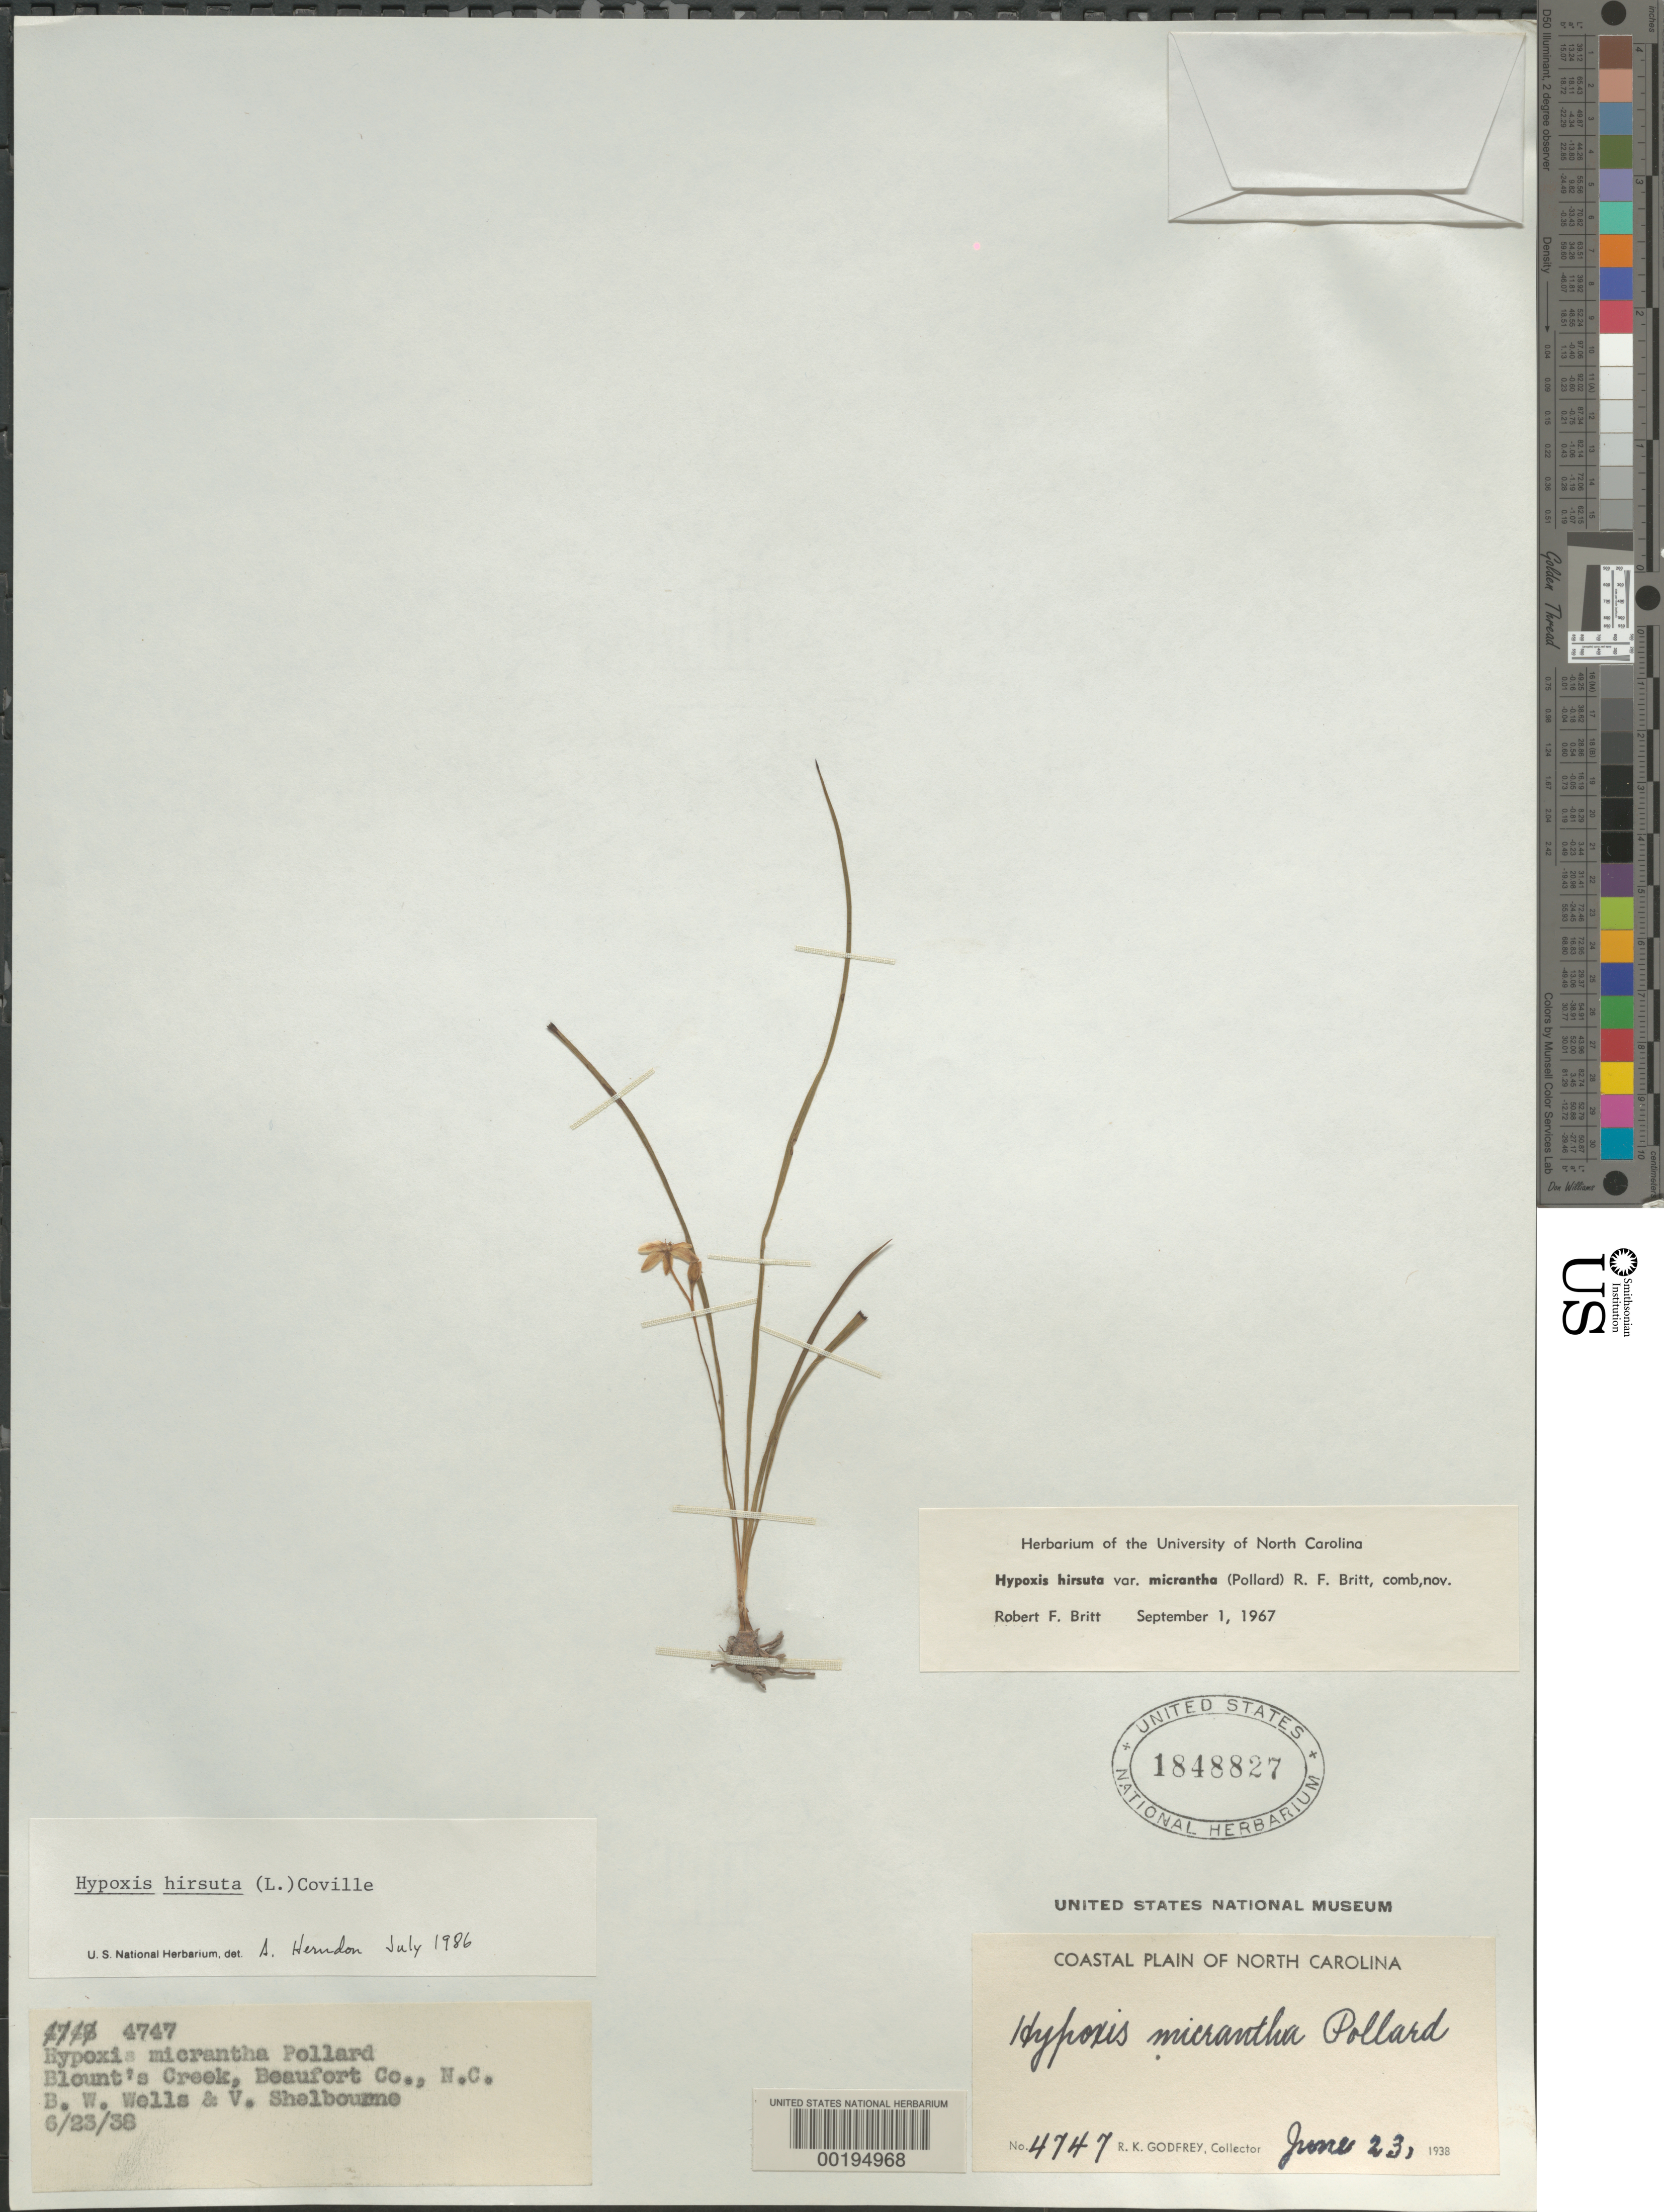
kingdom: Plantae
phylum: Tracheophyta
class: Liliopsida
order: Asparagales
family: Hypoxidaceae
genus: Hypoxis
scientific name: Hypoxis hirsuta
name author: (L.) Coville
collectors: R. K. Godfrey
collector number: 4747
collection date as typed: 23 Jun 1938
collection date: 1938-06-23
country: United States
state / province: North Carolina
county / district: Beaufort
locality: Blount's creek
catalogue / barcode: US 1848827